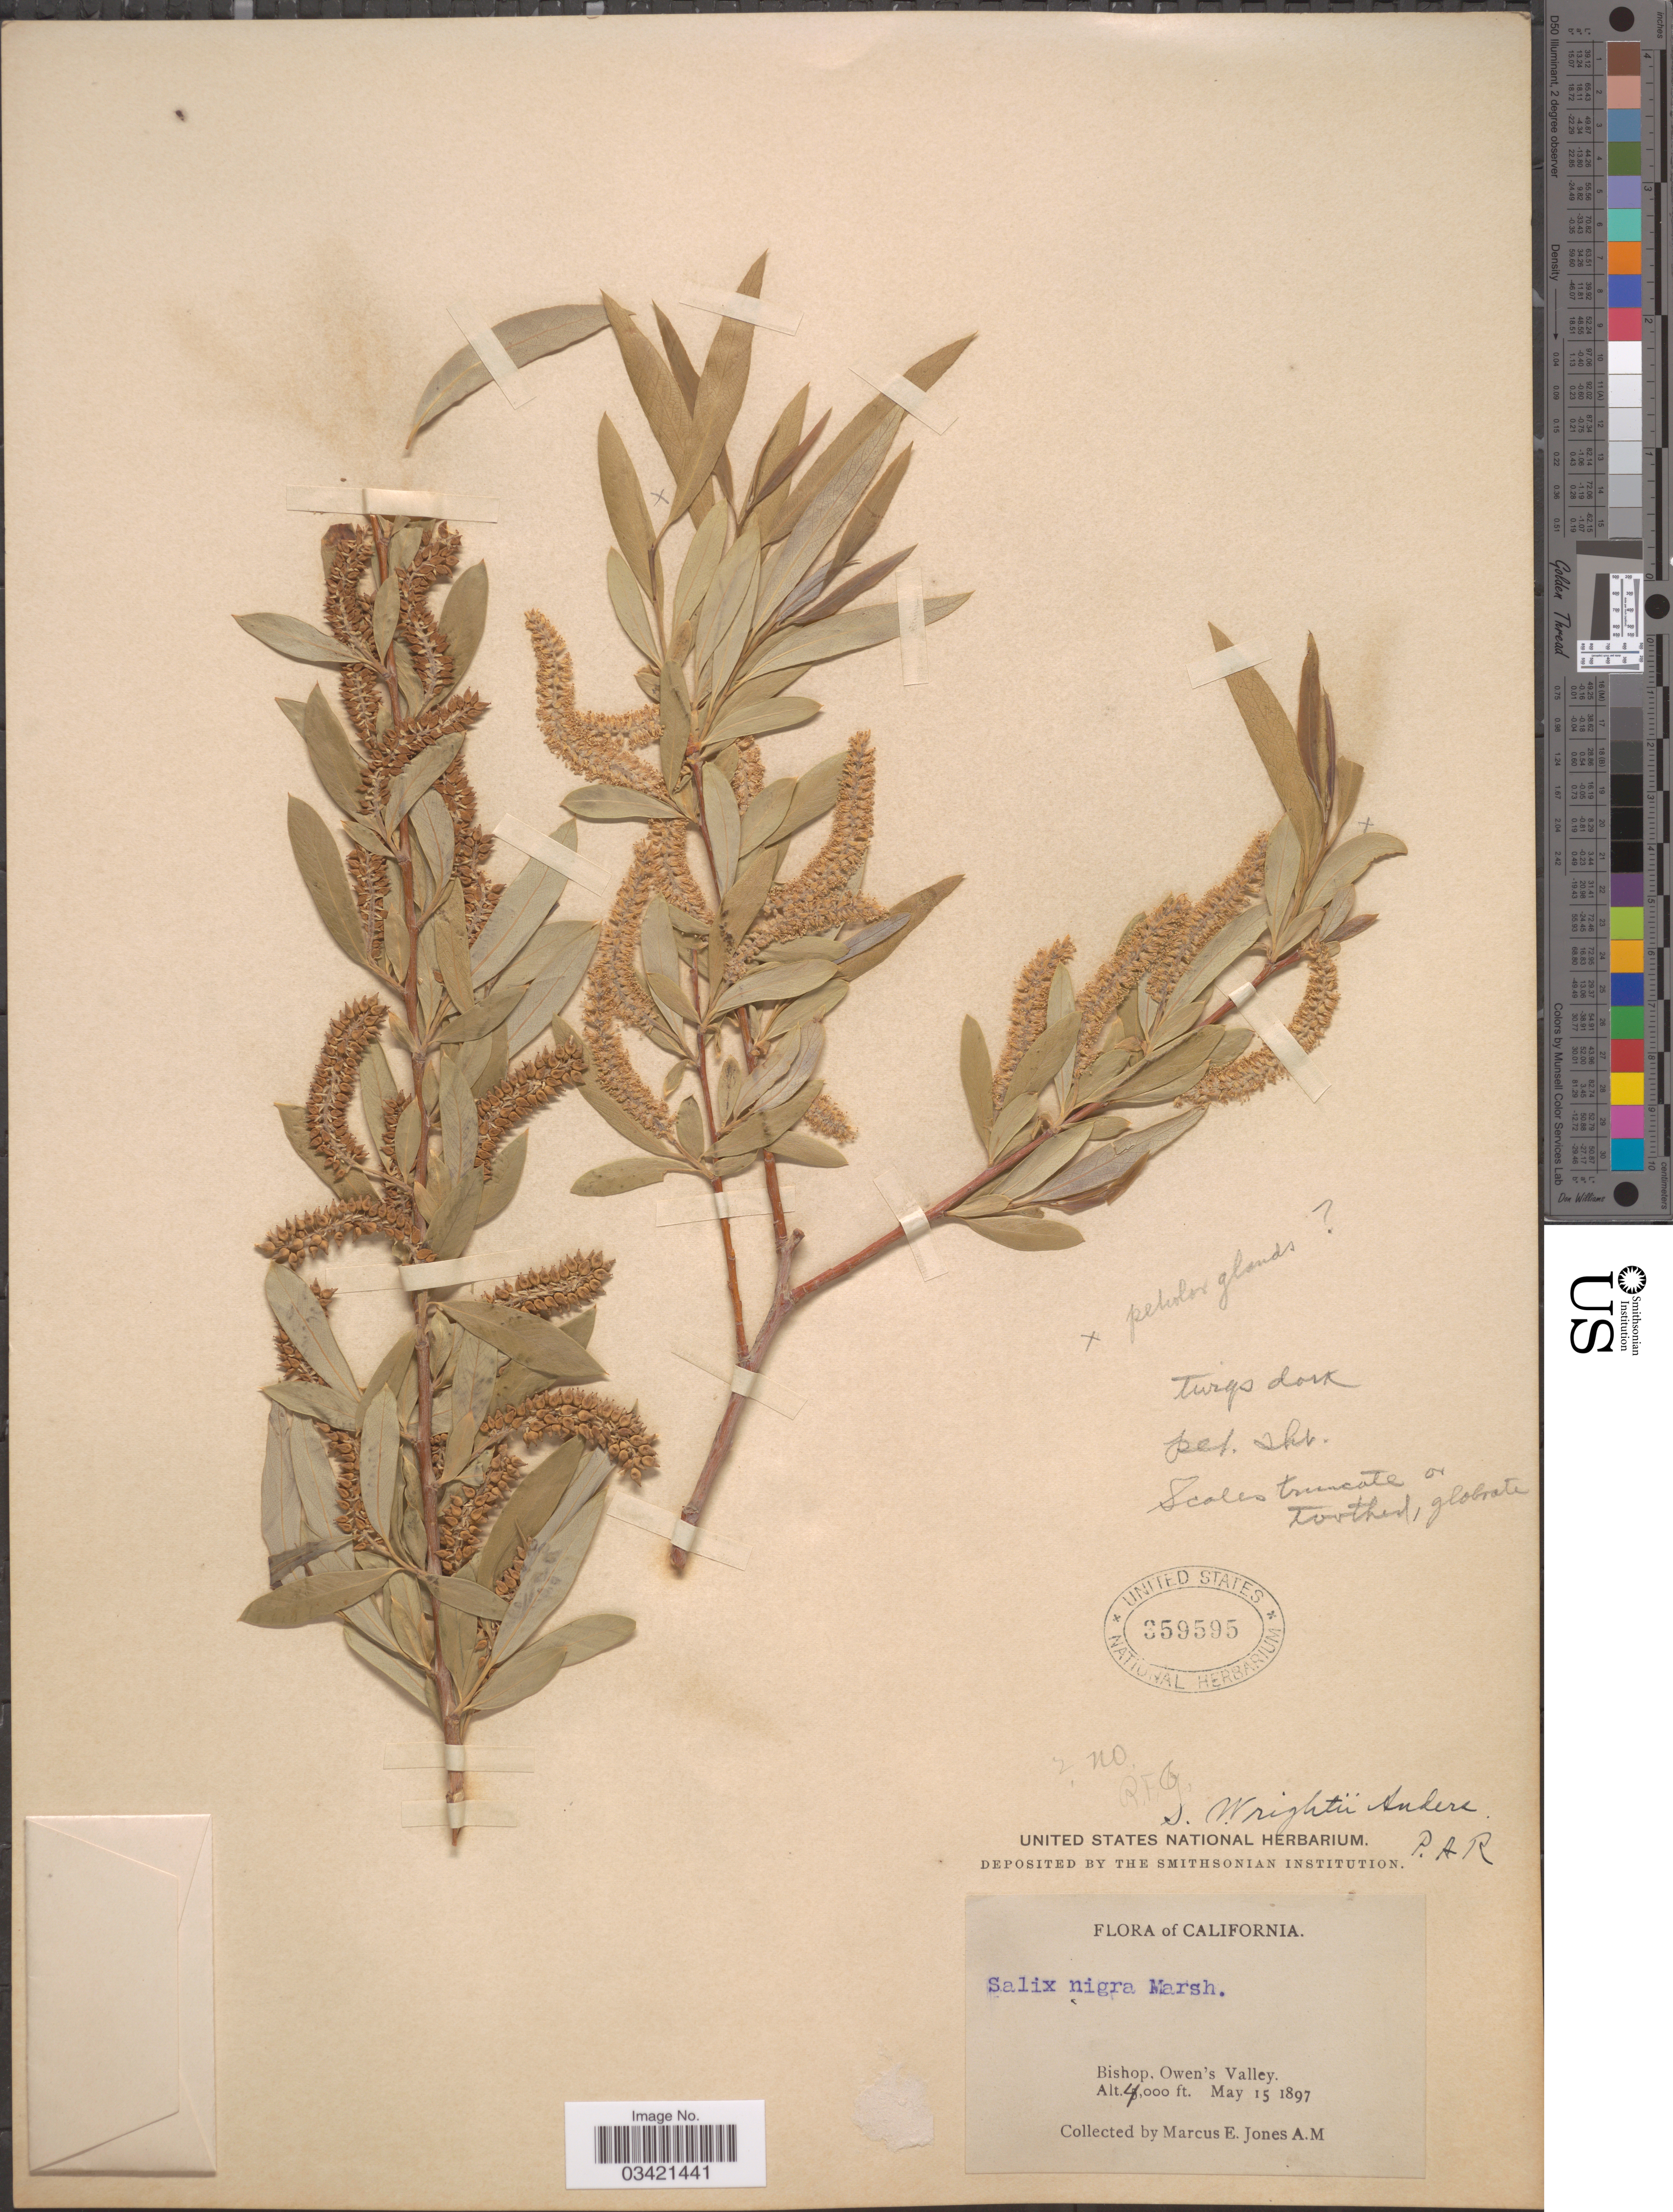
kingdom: Plantae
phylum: Tracheophyta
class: Magnoliopsida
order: Malpighiales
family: Salicaceae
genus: Salix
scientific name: Salix gooddingii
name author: C.R. Ball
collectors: M. E. Jones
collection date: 1897-05-15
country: United States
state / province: California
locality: Bishop, Owen's Valley.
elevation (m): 1219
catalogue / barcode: US 359595